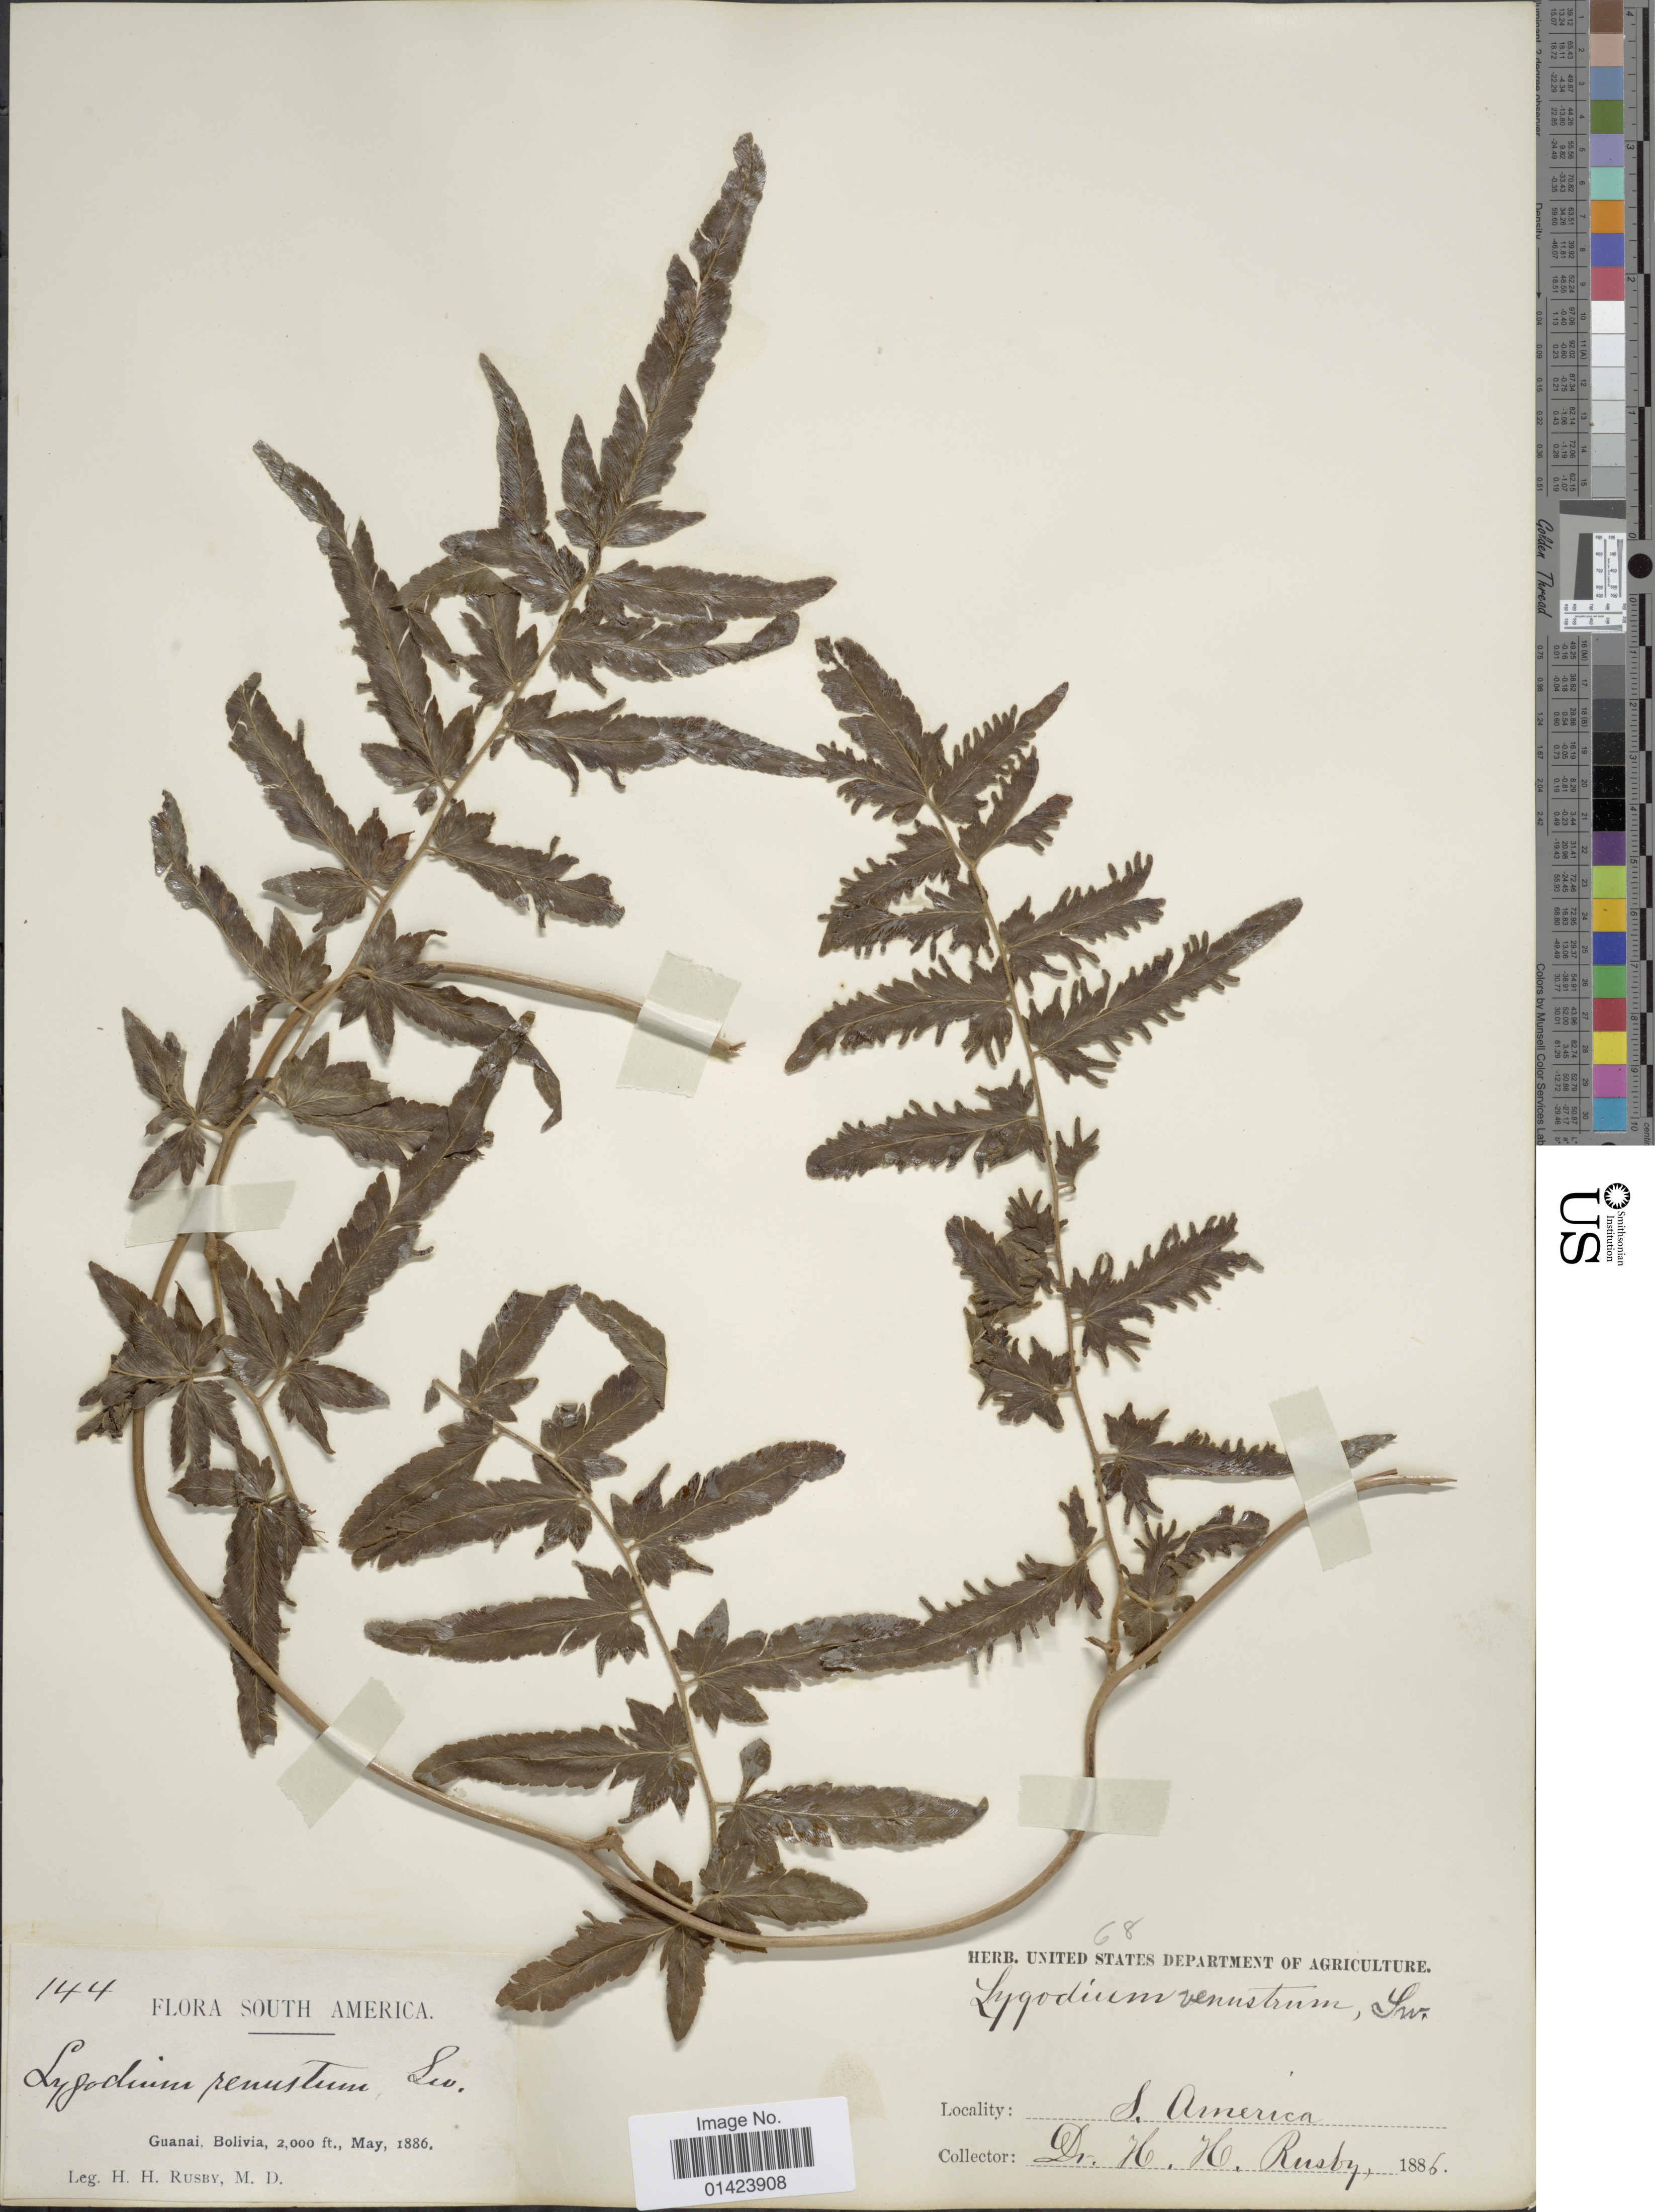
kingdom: Plantae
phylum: Tracheophyta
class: Polypodiopsida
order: Schizaeales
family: Lygodiaceae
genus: Lygodium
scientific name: Lygodium venustum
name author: Sw.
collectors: H. H. Rusby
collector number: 144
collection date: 1886-05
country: Bolivia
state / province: La Páz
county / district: Larecaja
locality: Guanay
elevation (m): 610